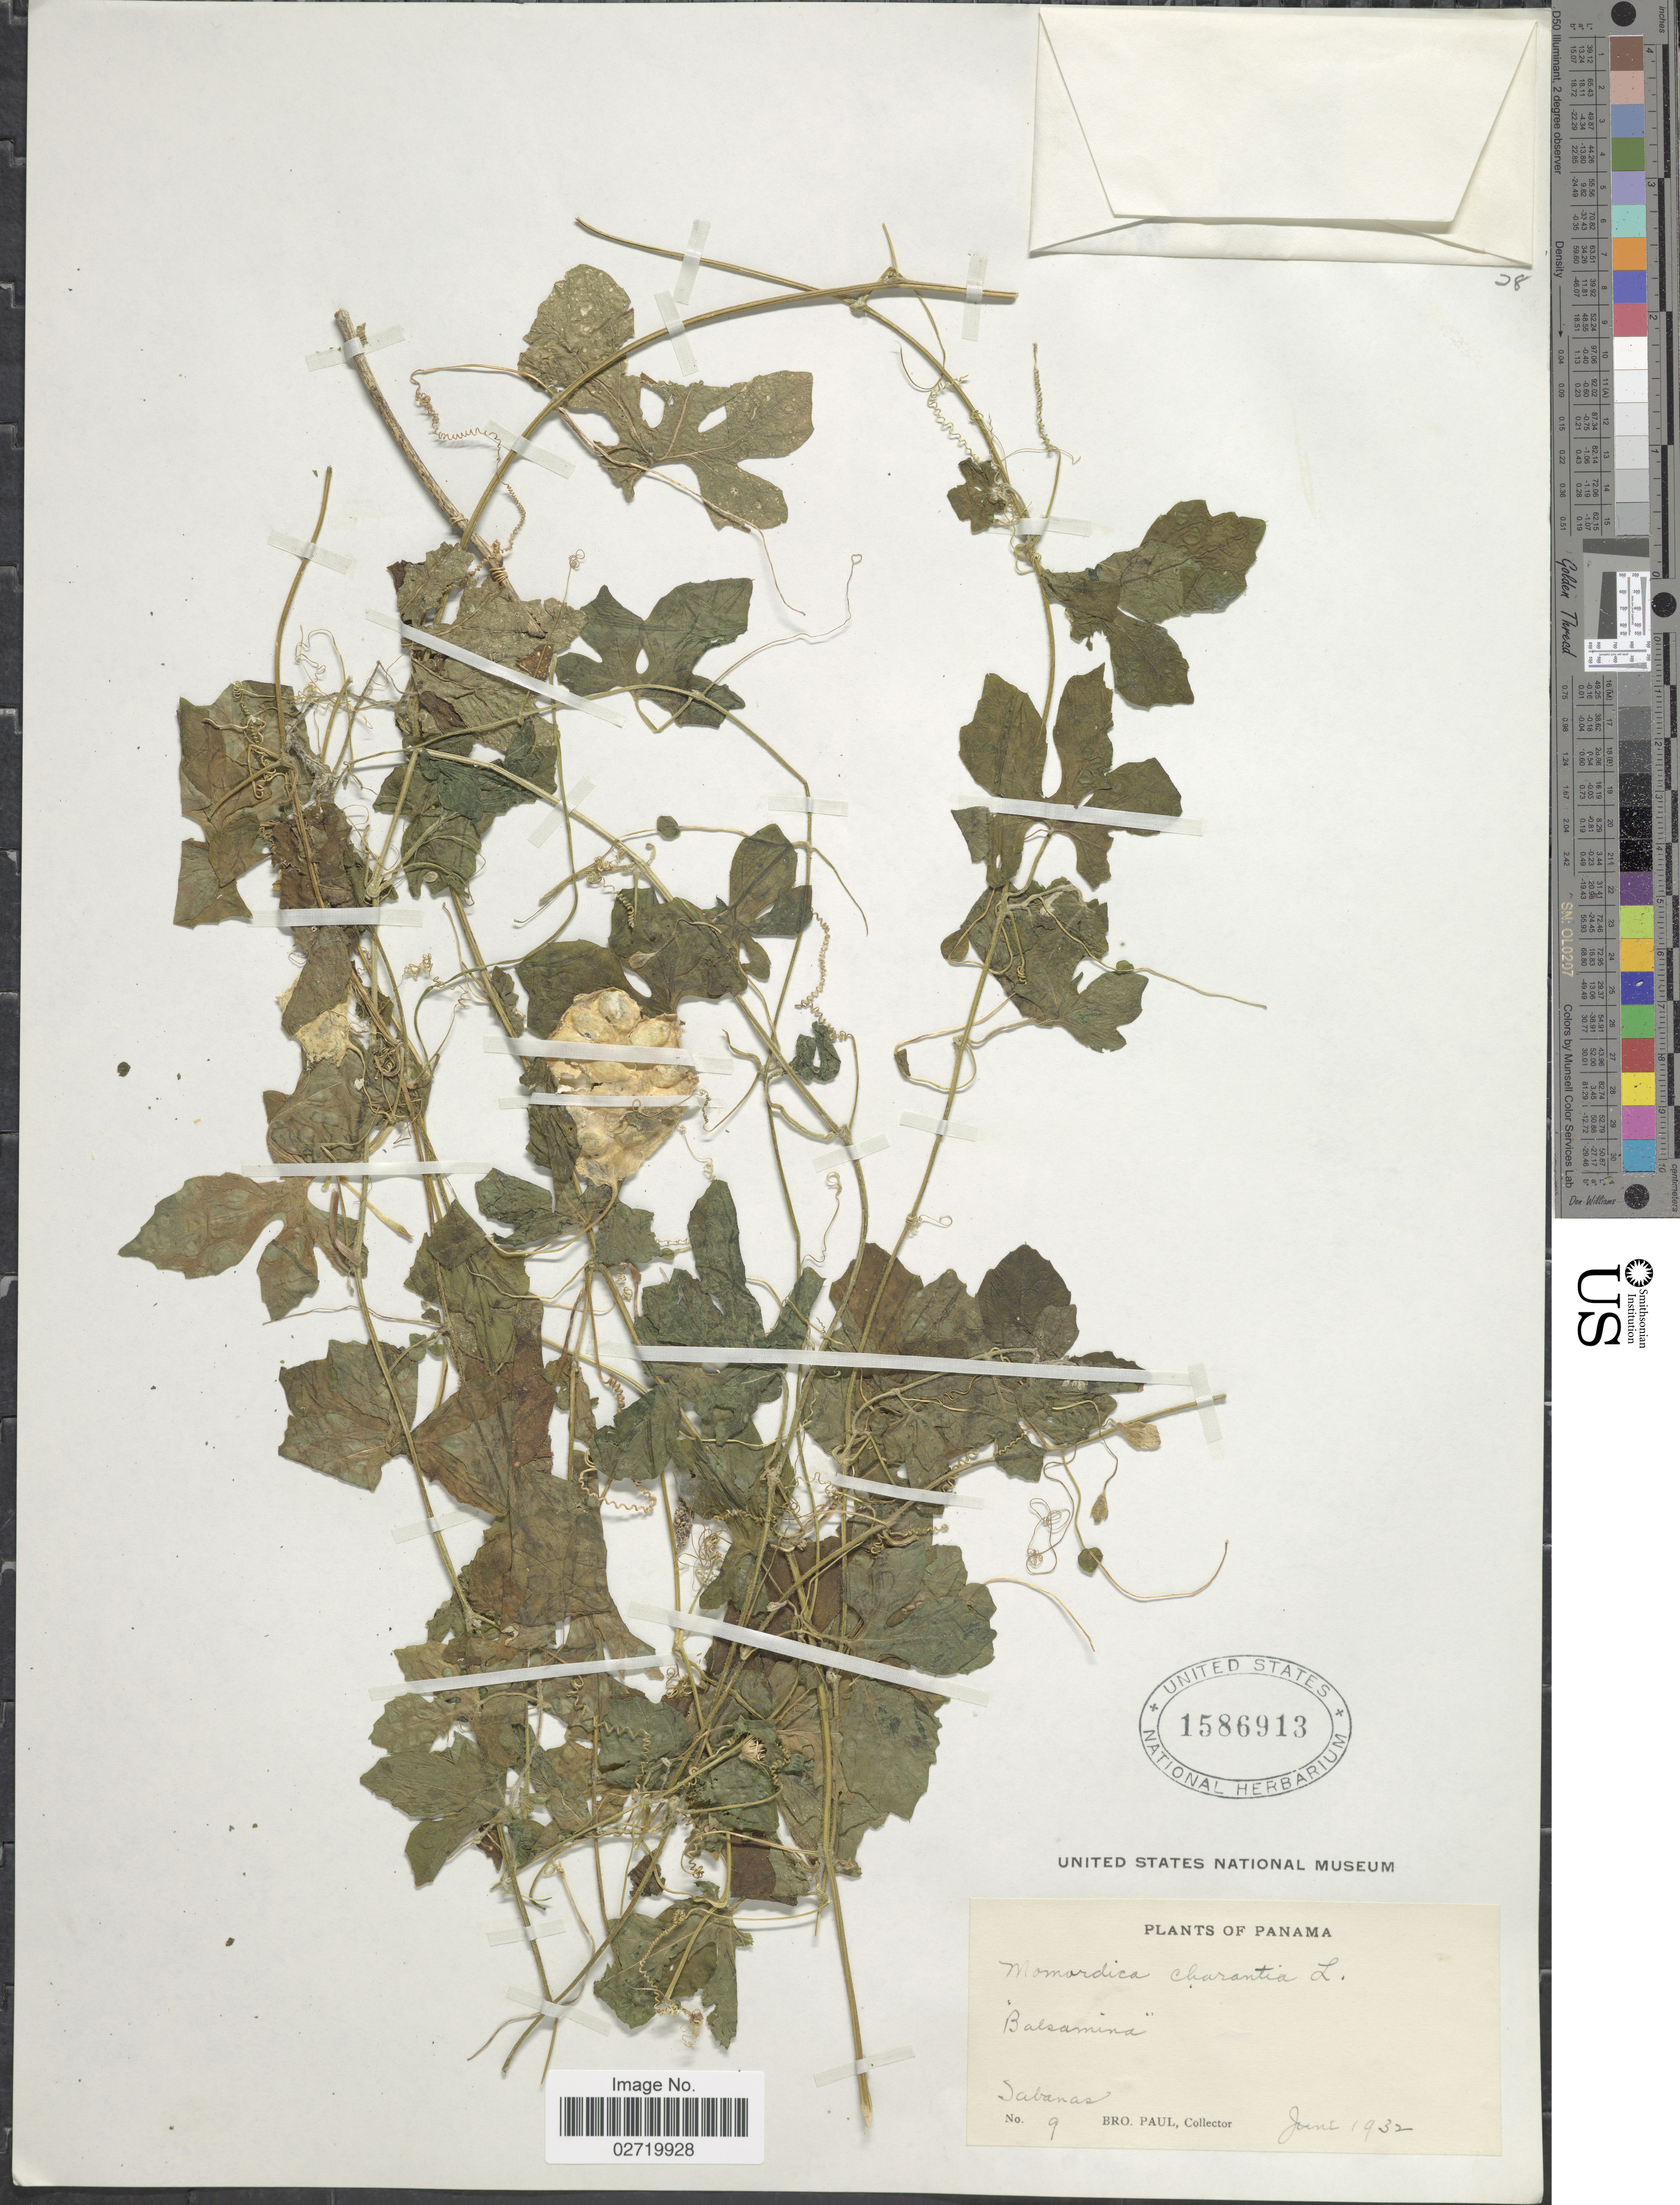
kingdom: Plantae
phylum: Tracheophyta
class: Magnoliopsida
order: Cucurbitales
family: Cucurbitaceae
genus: Momordica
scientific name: Momordica charantia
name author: L.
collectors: B. Paul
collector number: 9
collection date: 1932-06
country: Panama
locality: Sabanas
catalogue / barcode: US 1586913